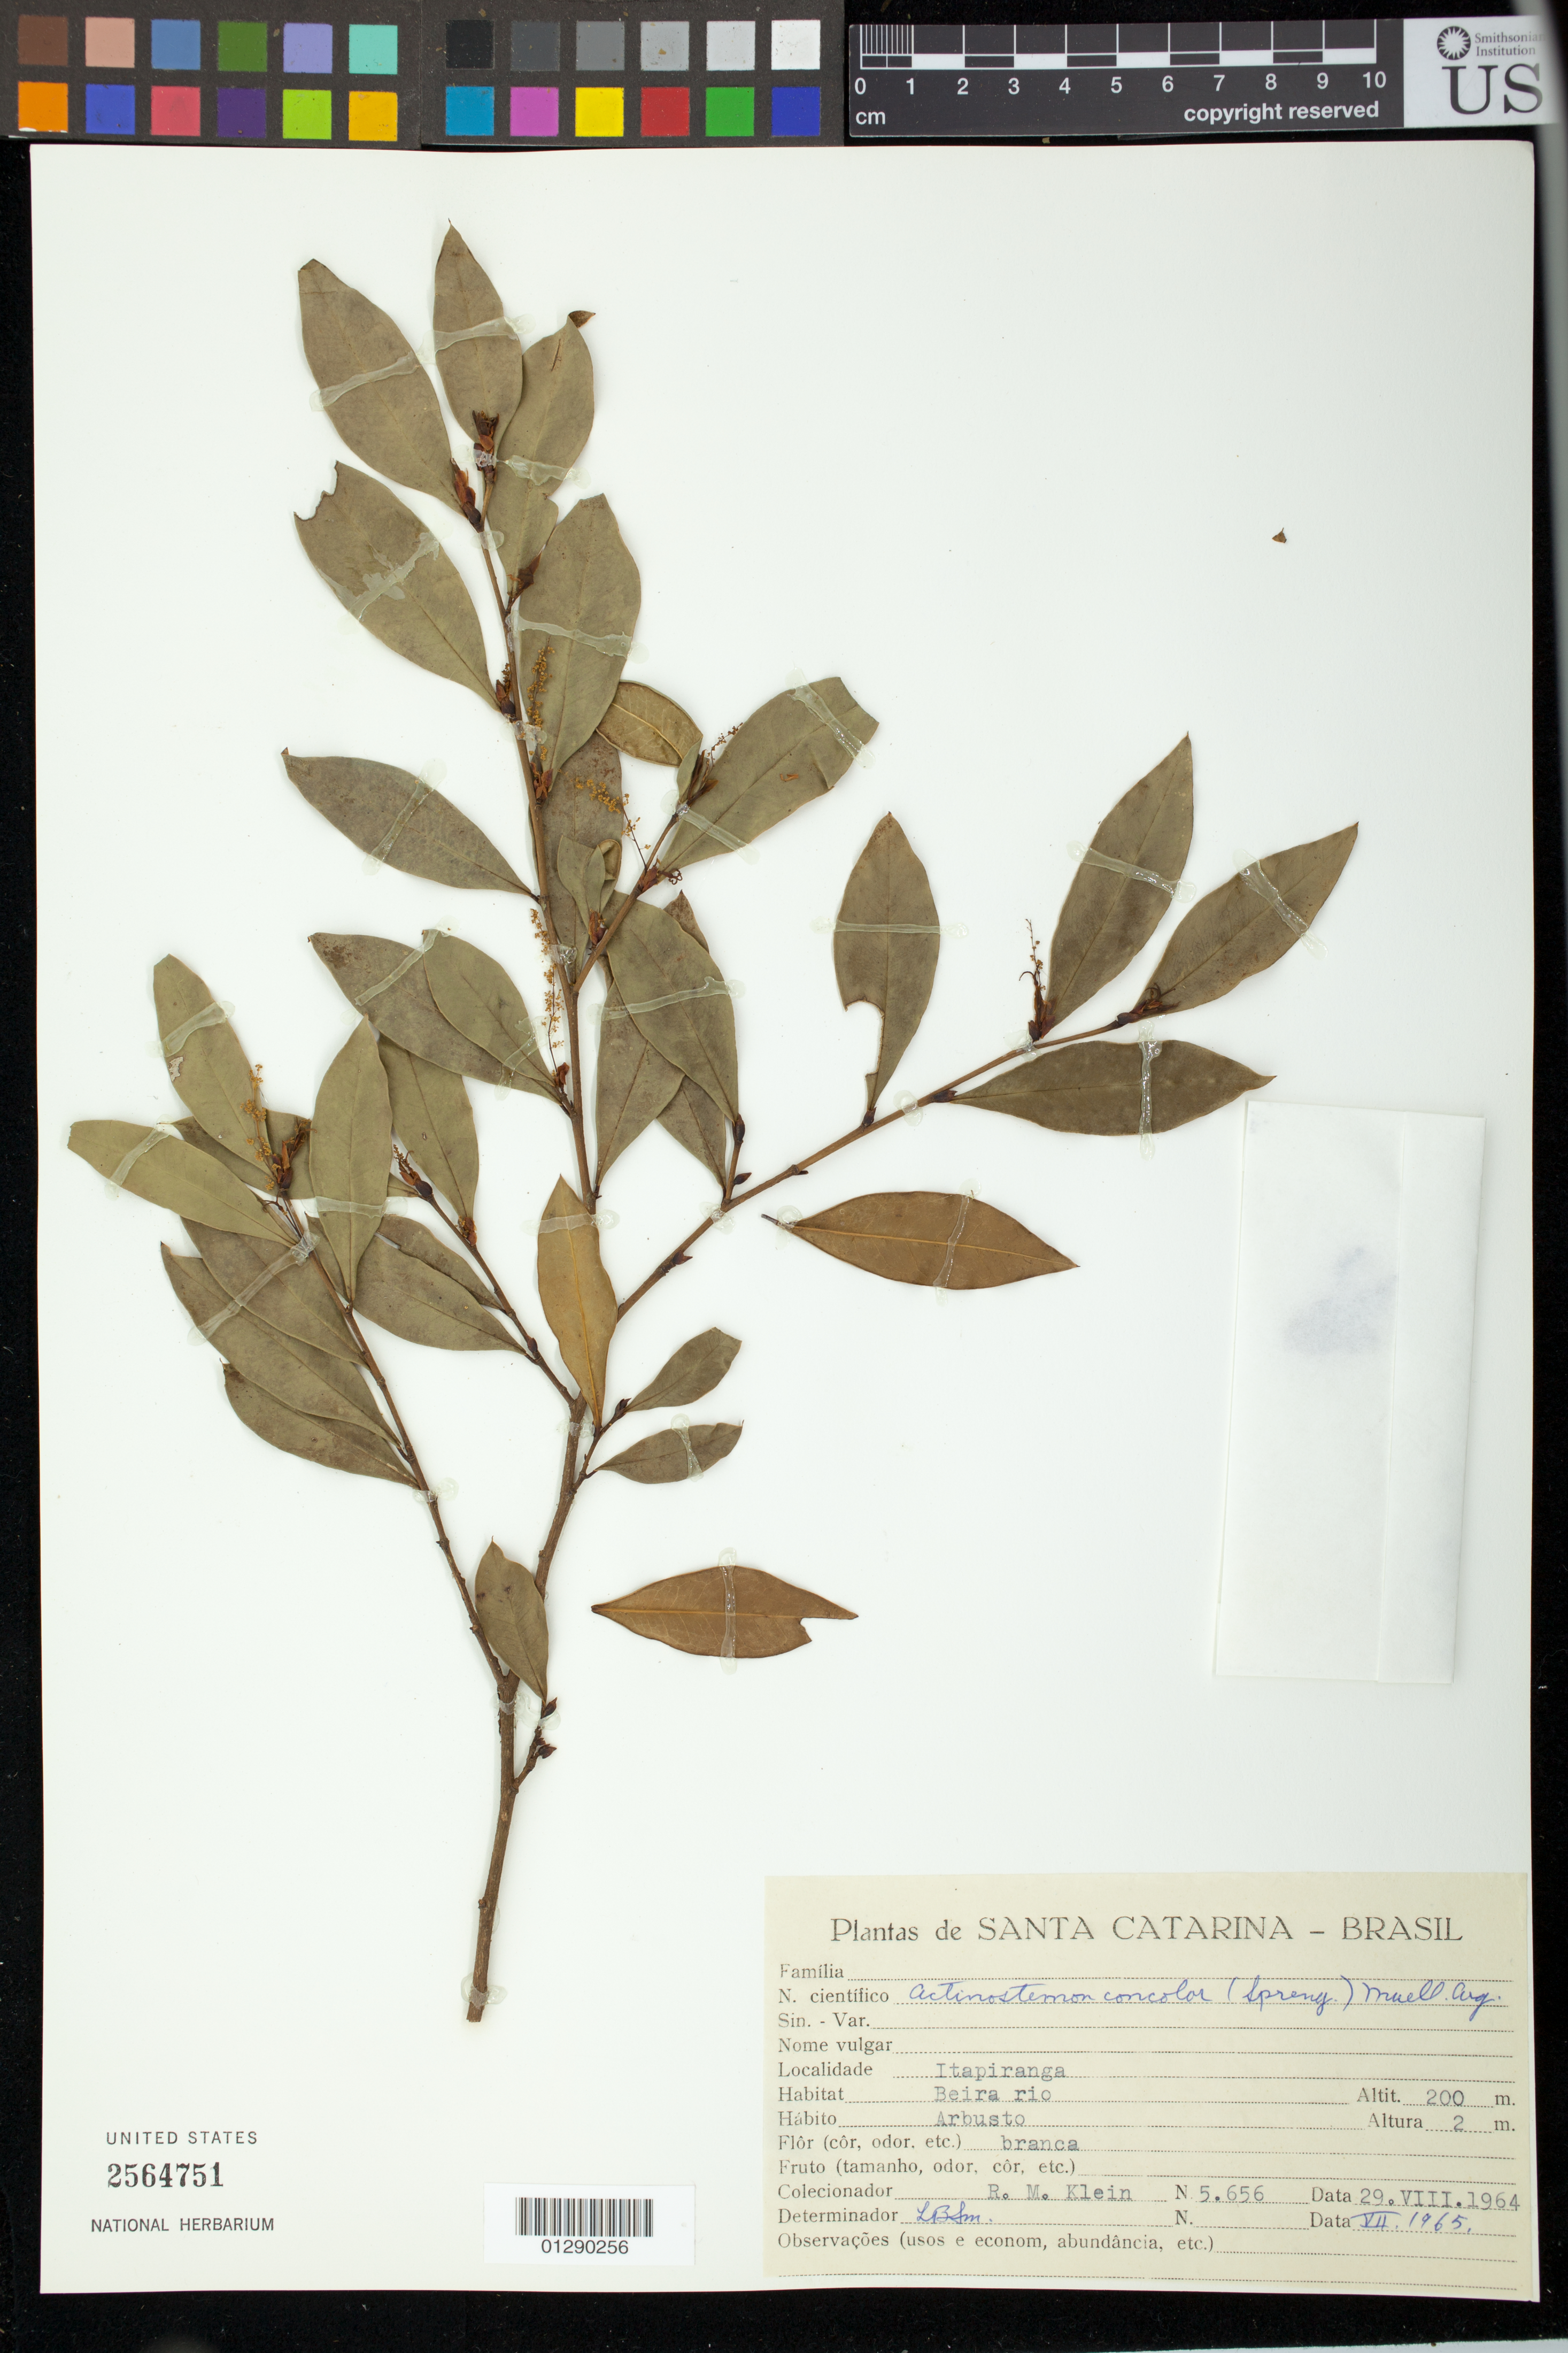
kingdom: Plantae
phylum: Tracheophyta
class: Magnoliopsida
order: Malpighiales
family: Euphorbiaceae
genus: Actinostemon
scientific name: Actinostemon concolor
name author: (Spreng.) Müll. Arg.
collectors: R. M. Klein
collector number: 5.656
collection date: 1964-08-29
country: Brazil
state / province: Santa Catarina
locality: Itapiranga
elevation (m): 200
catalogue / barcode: US 2564751